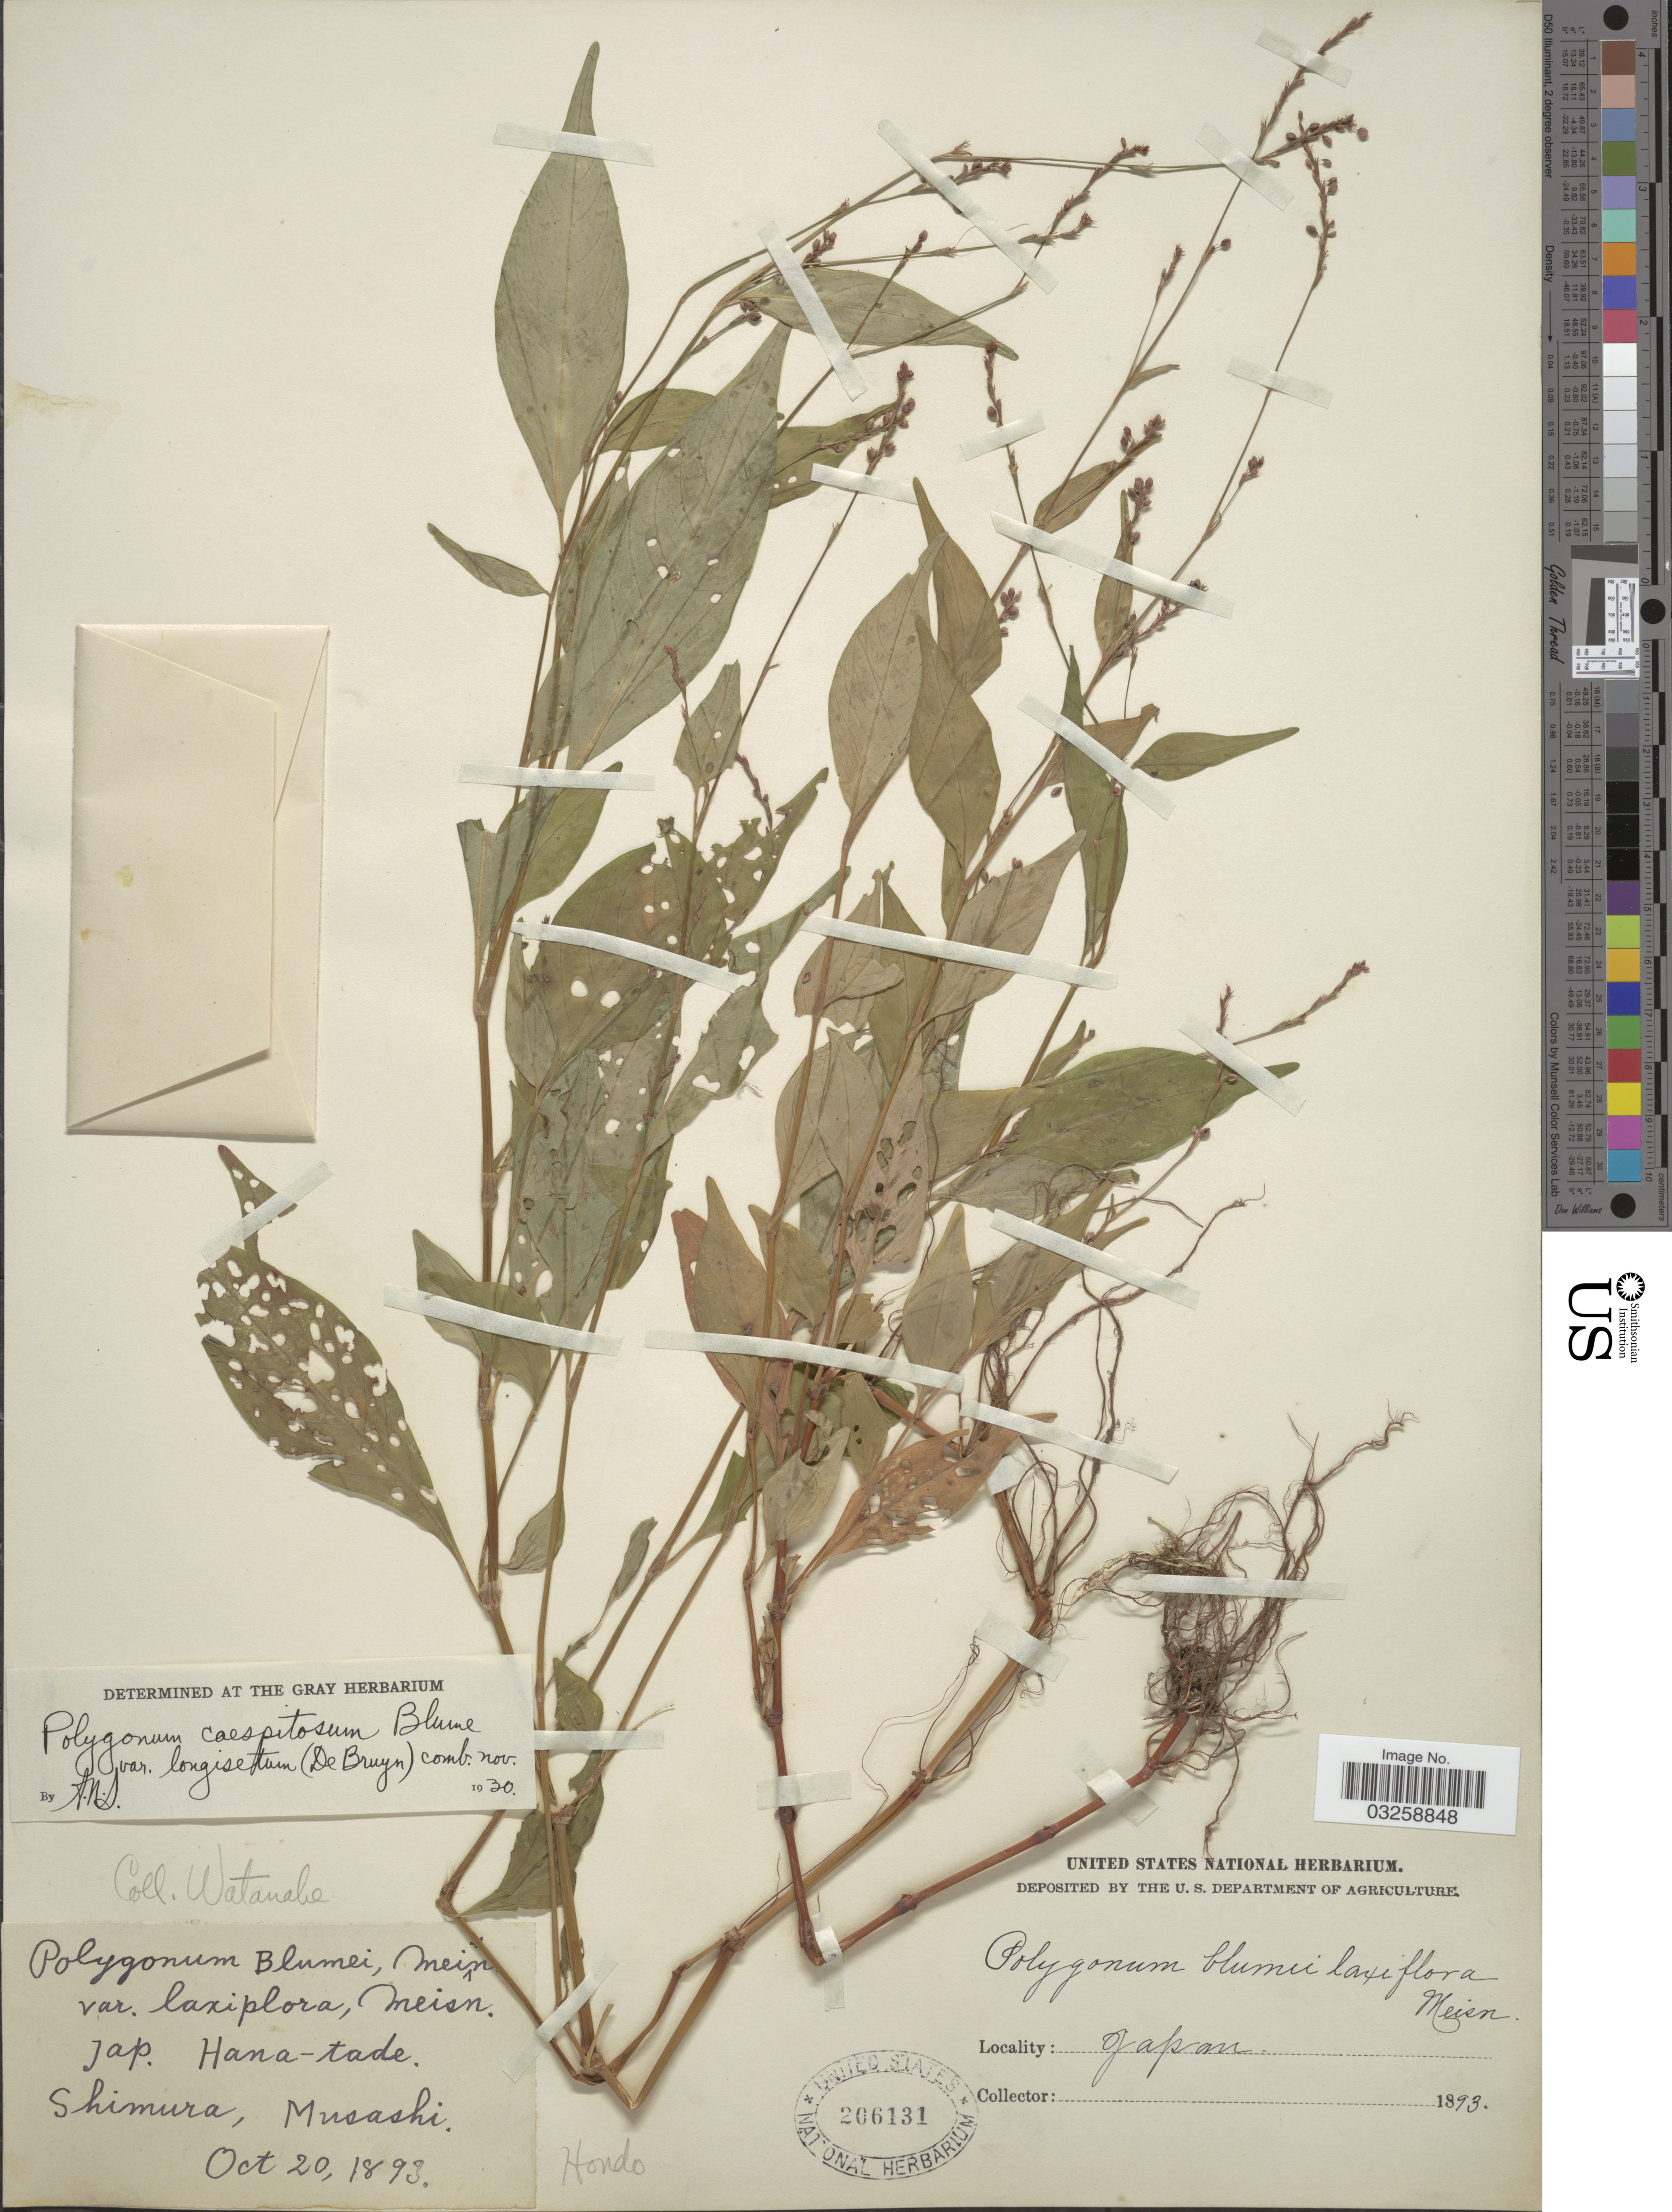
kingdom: Plantae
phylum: Tracheophyta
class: Magnoliopsida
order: Caryophyllales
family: Polygonaceae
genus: Polygonum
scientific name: Polygonum longisetum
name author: Bruijn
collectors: ex herb. United States National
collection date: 1893-10-20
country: Japan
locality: Shimura, Musashi. Hondo.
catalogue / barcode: US 206131